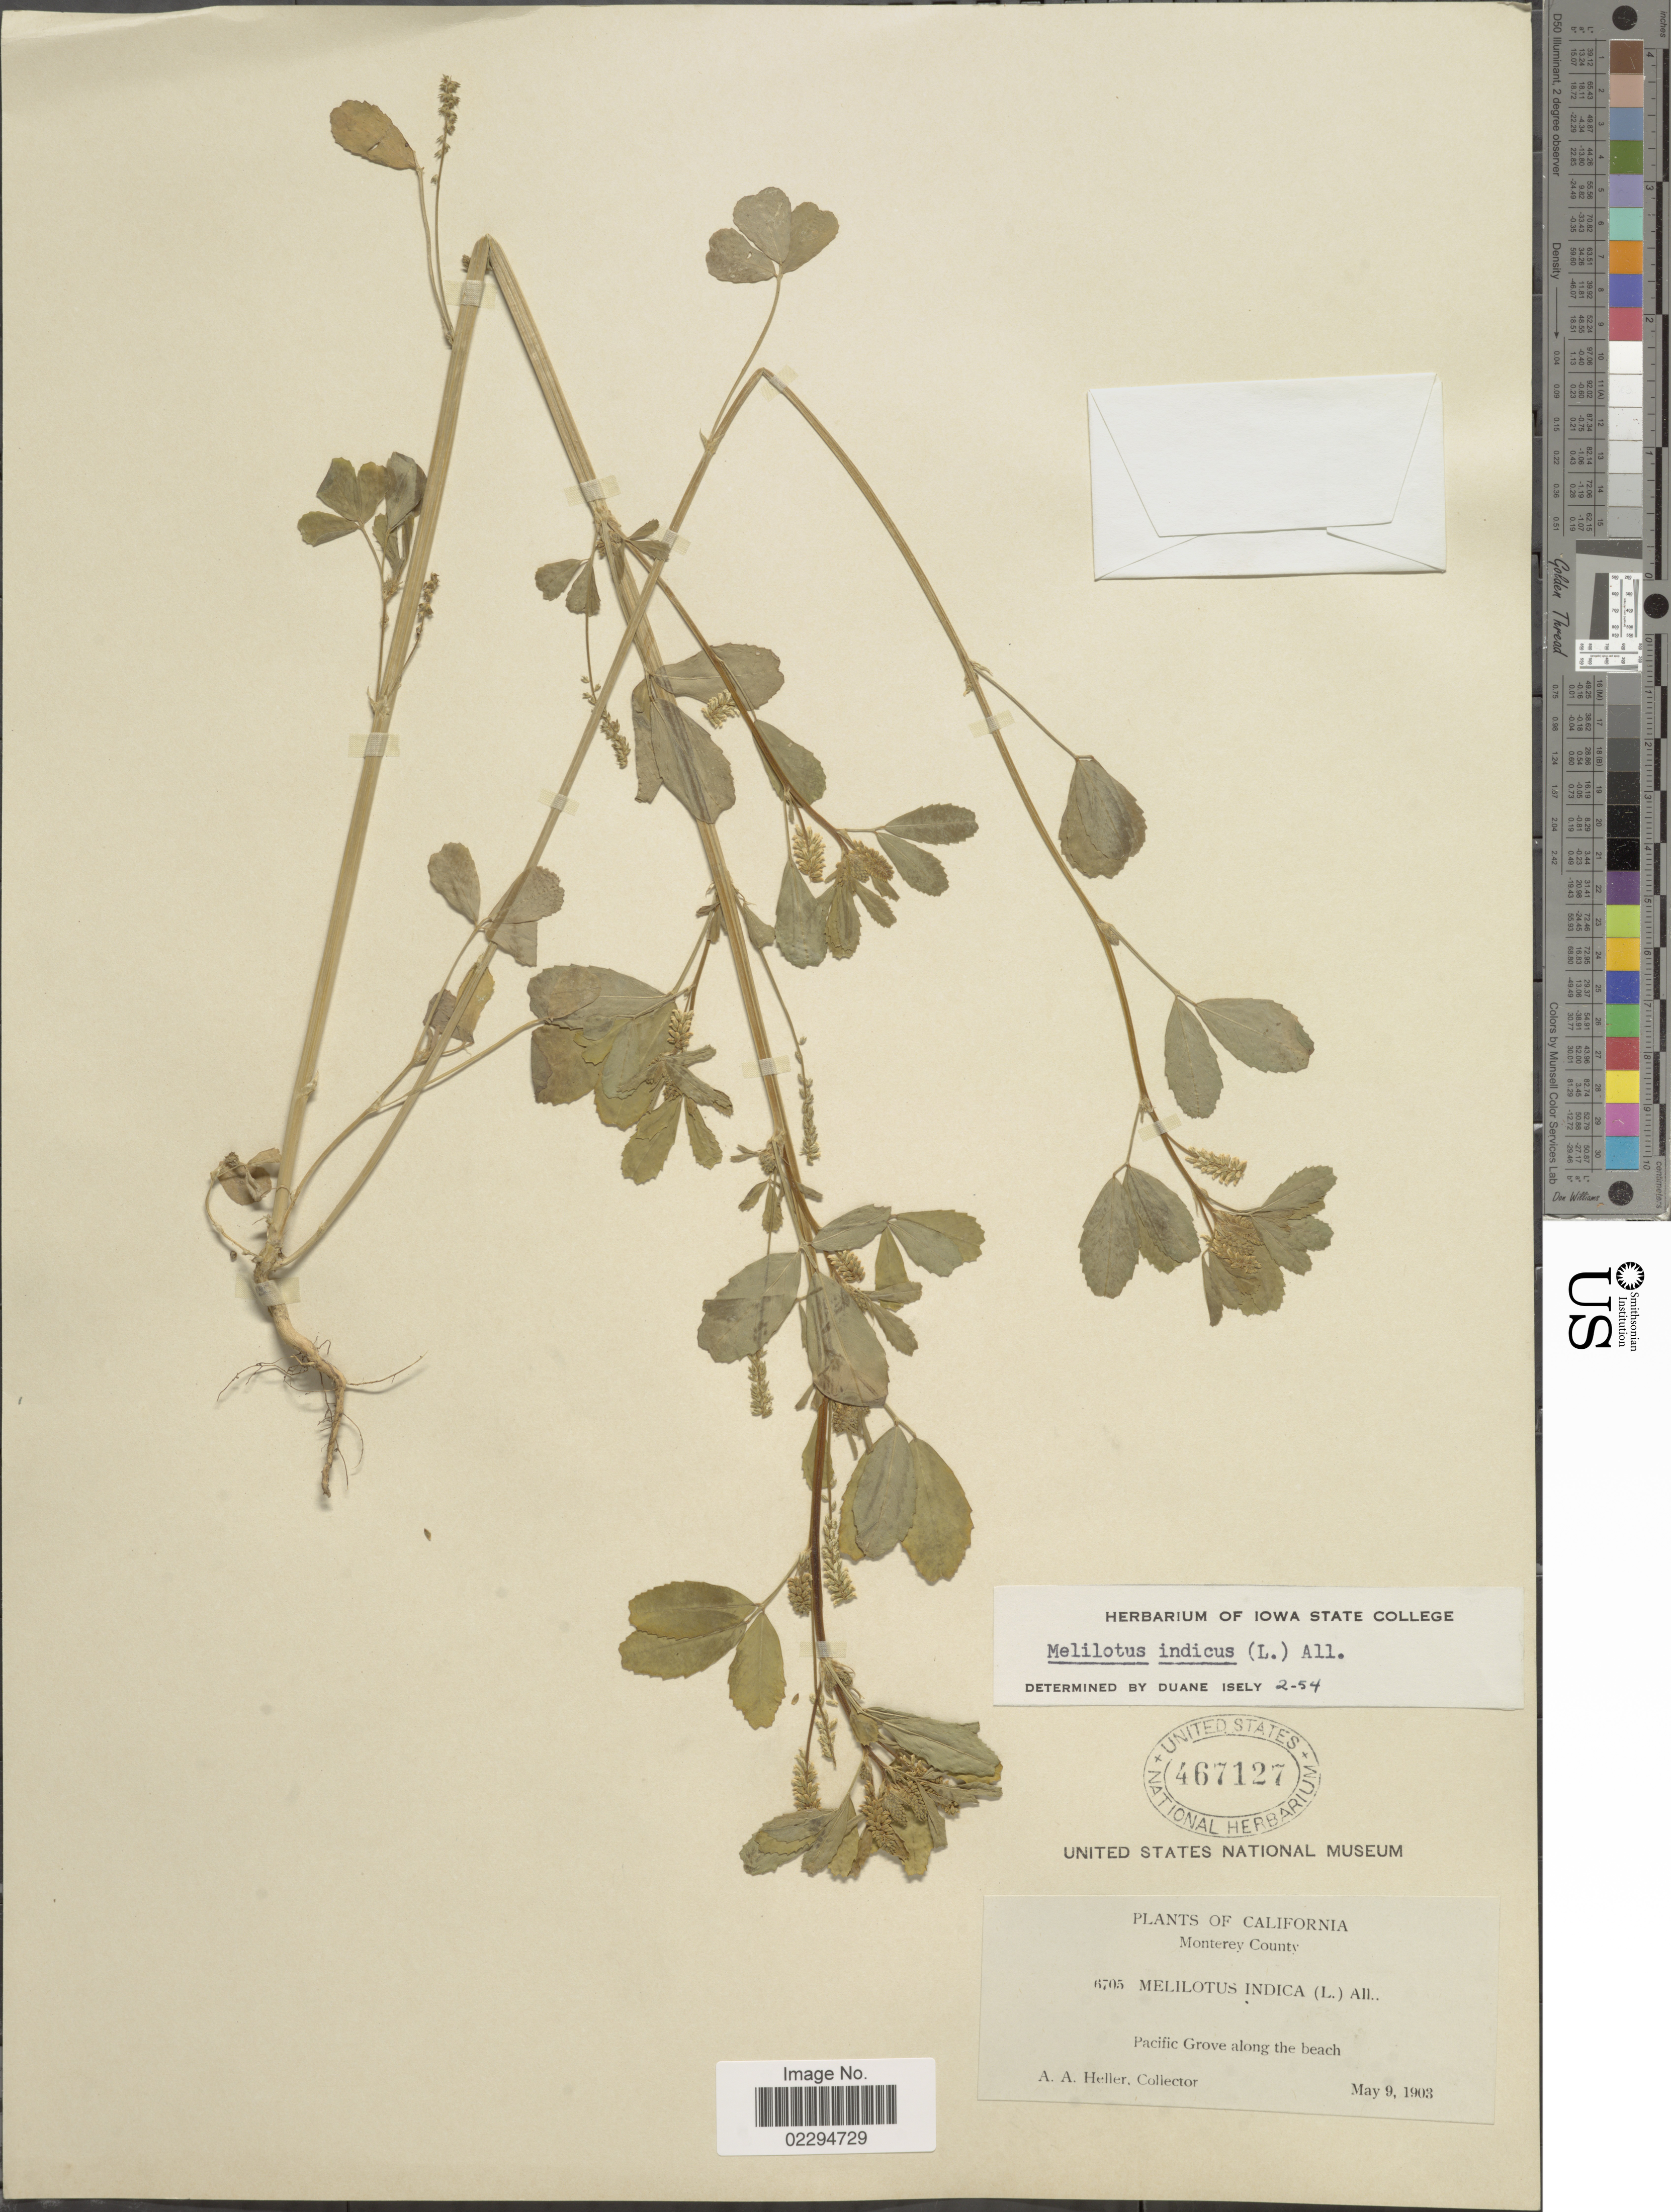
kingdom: Plantae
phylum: Tracheophyta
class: Magnoliopsida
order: Fabales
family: Fabaceae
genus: Melilotus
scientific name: Melilotus indicus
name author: (L.) All.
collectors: A. A. Heller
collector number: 6795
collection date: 1903-05-09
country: United States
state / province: California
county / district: Monterey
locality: Monterey County. Pacific Grove along the beach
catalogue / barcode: US 467127